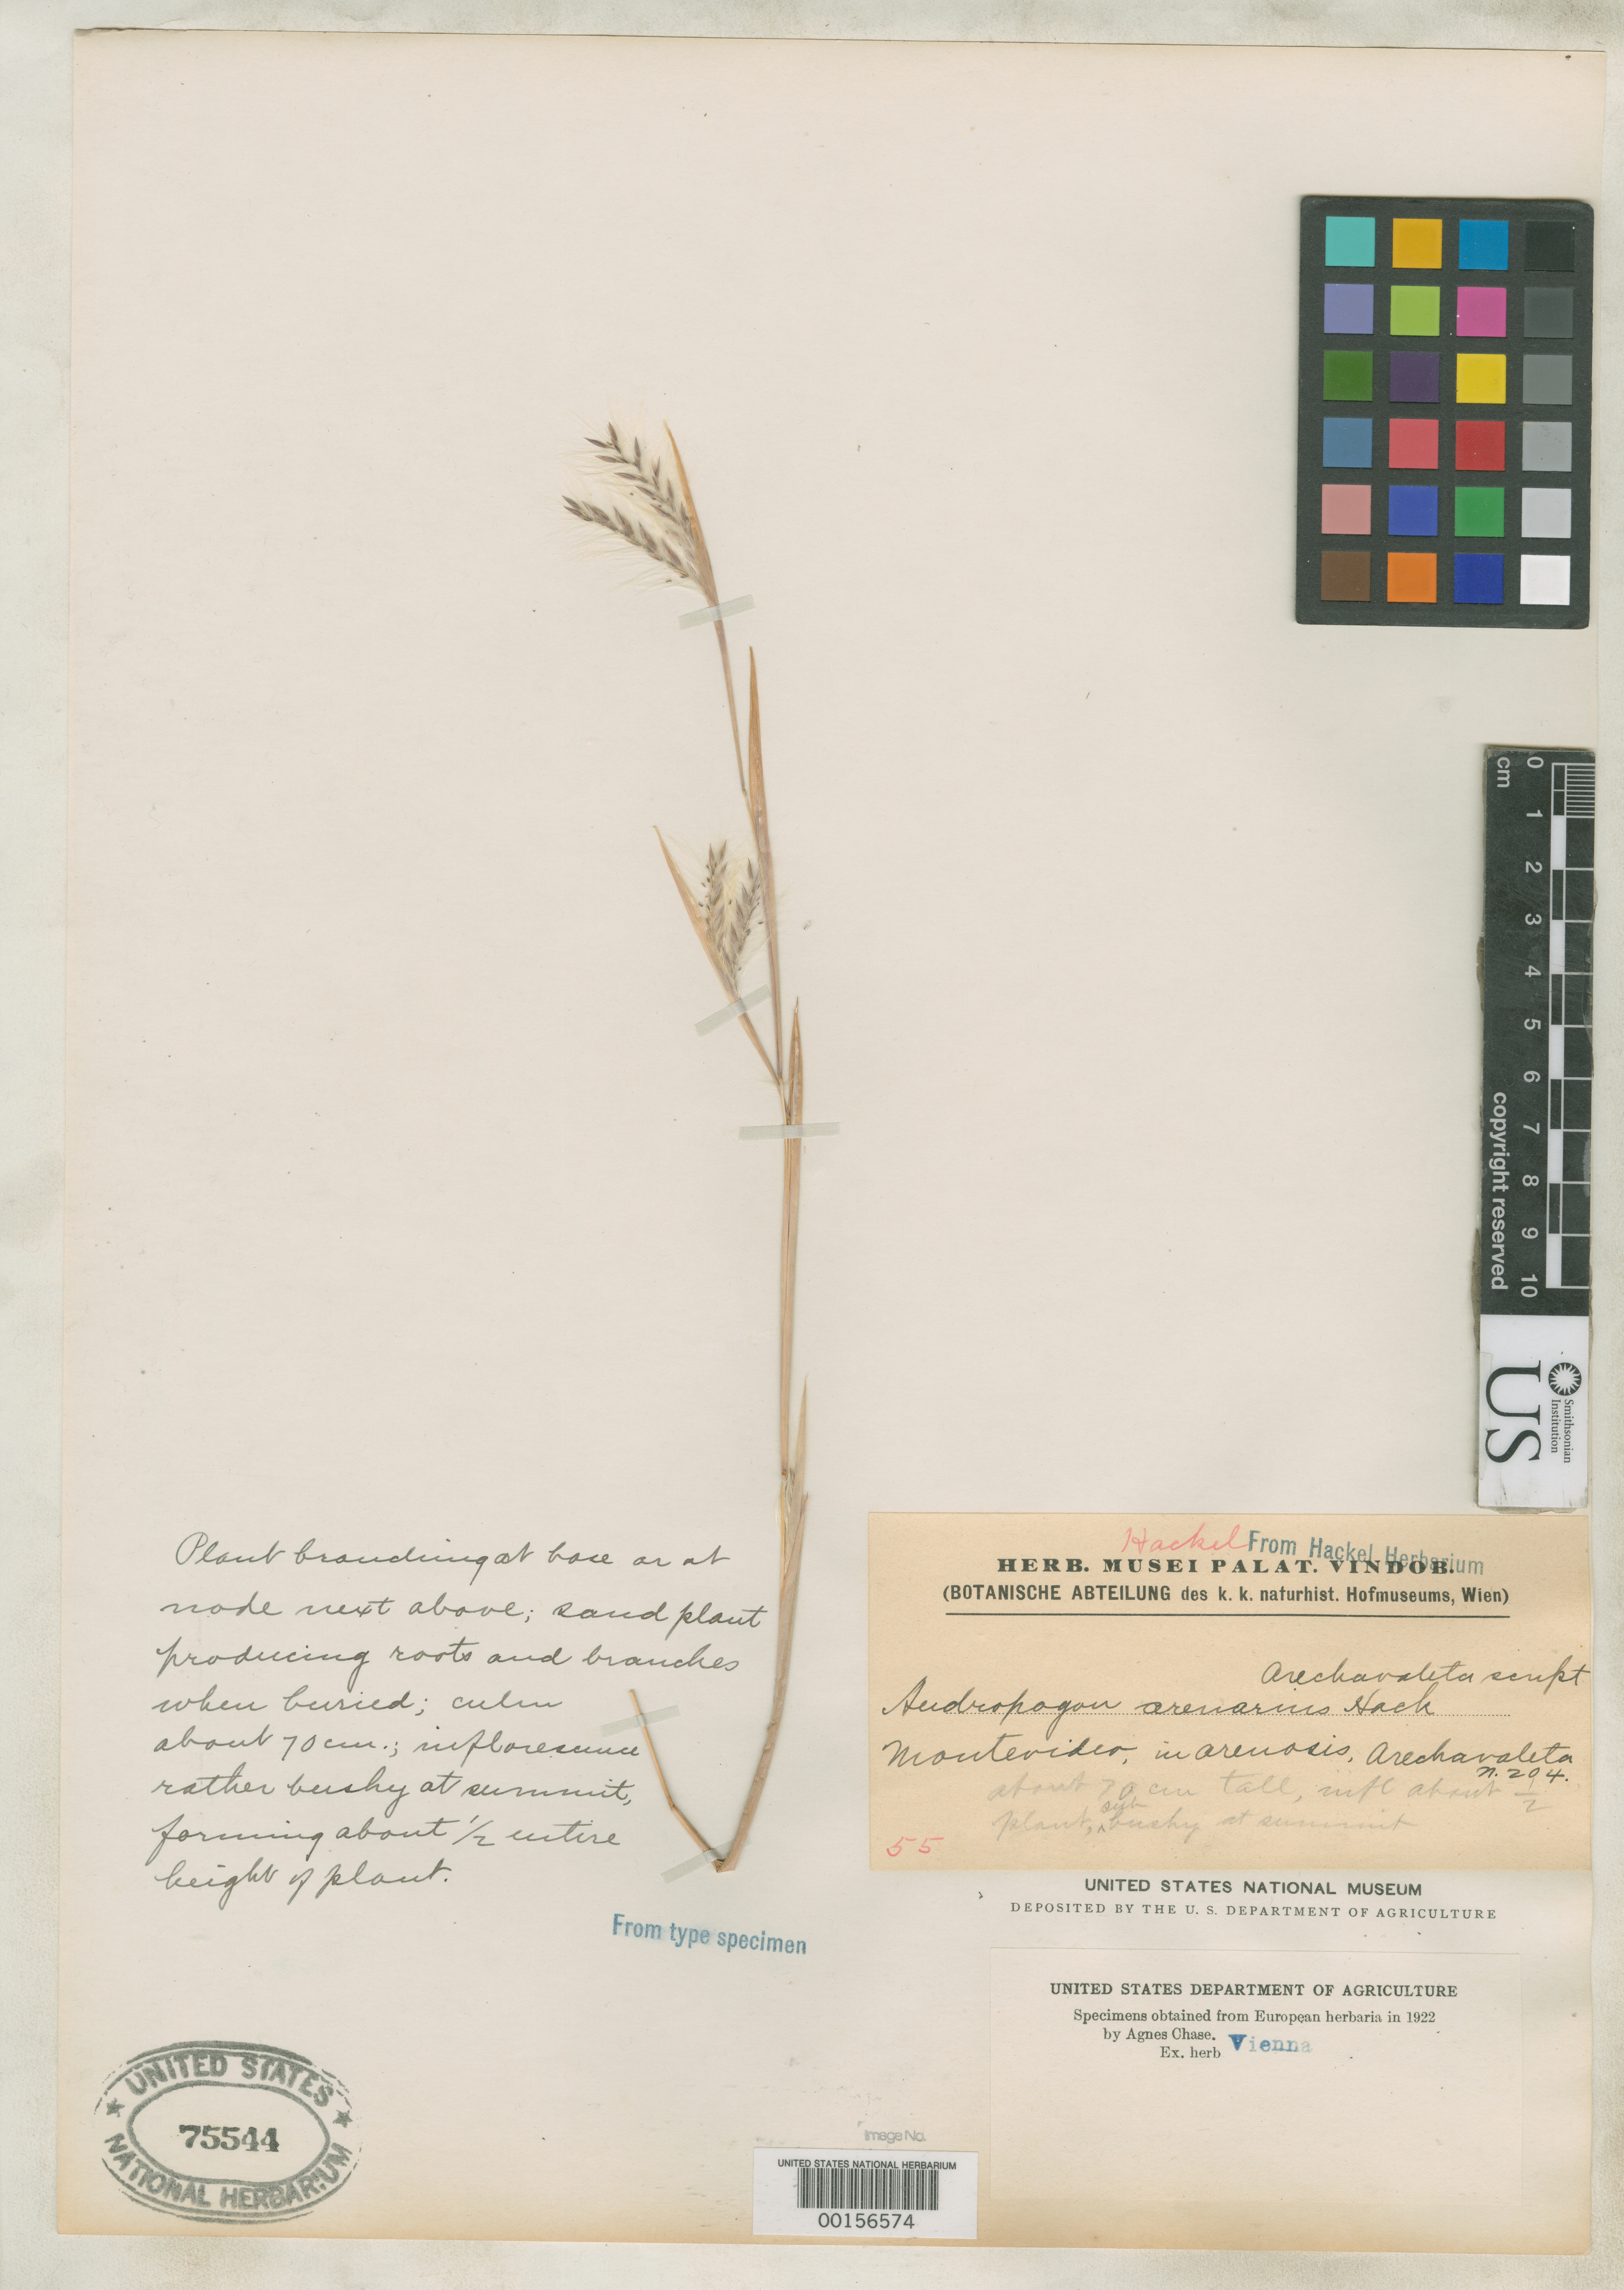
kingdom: Plantae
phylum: Tracheophyta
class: Liliopsida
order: Poales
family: Poaceae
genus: Andropogon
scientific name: Andropogon arenarius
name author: Hack.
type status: Type Fragment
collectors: J. Arechavaleta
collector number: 204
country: Uruguay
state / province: Montevideo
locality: Montevideo, in arenosis.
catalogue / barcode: US 75544